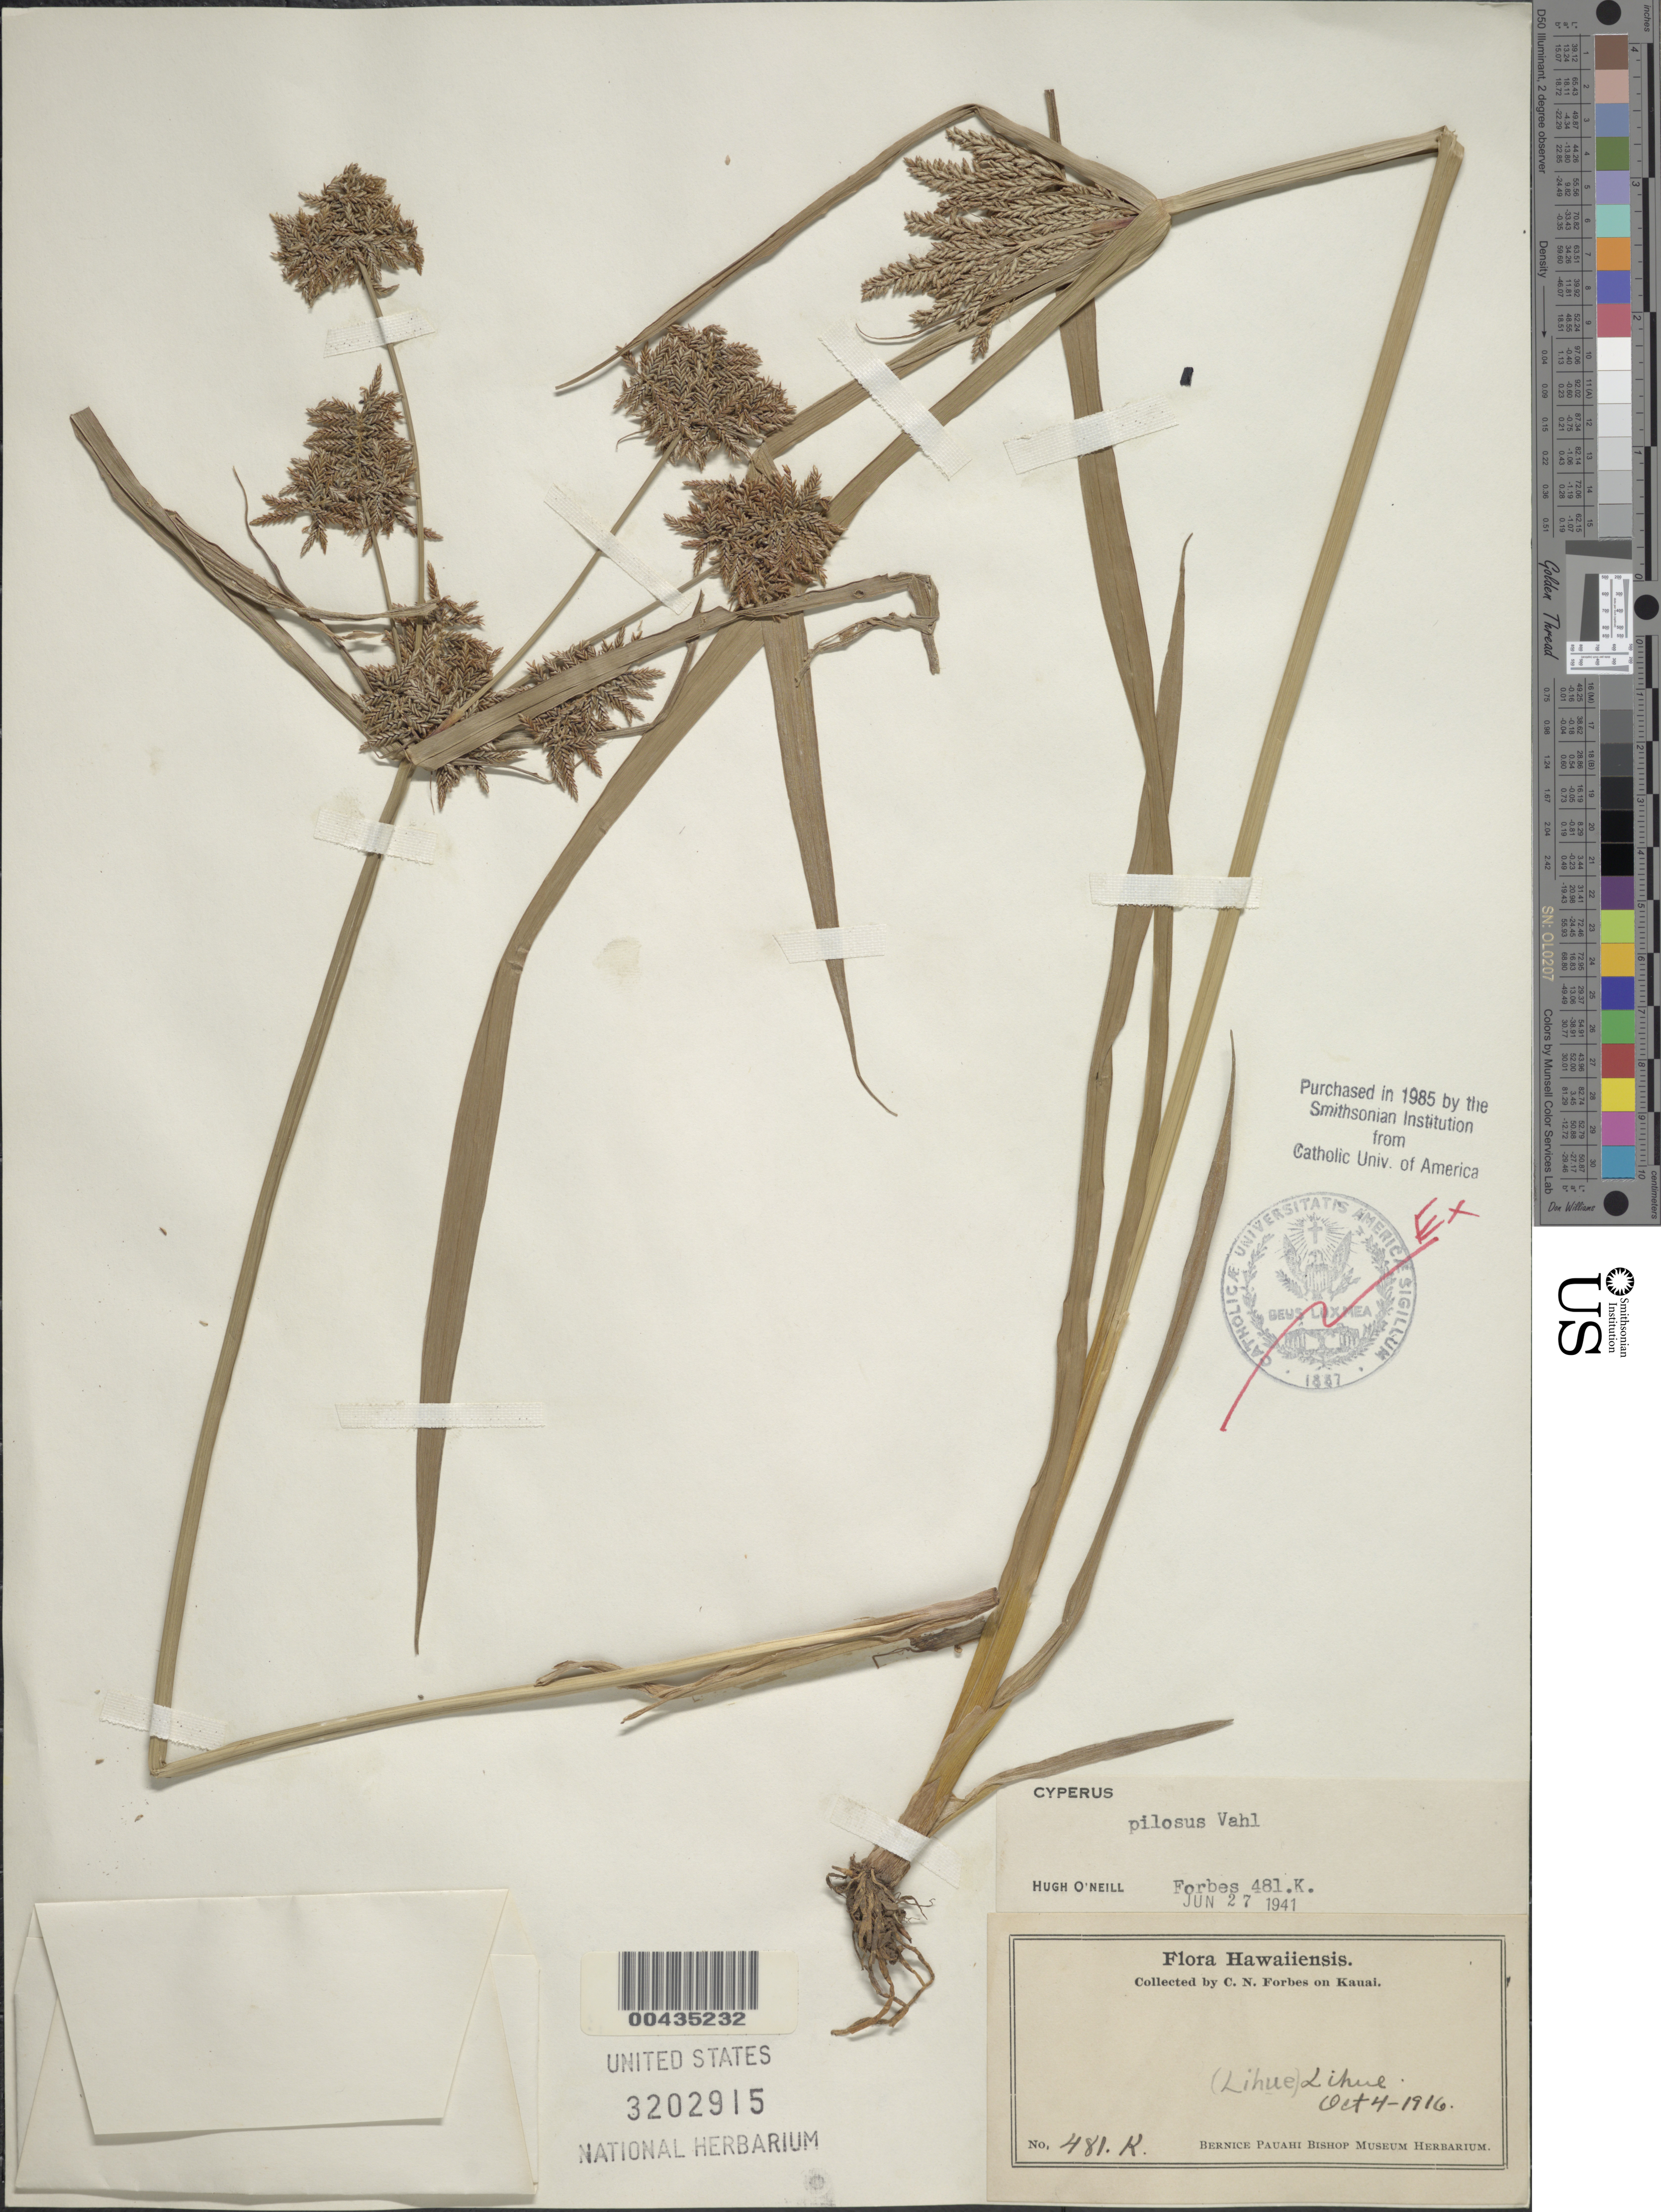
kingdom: Plantae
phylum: Tracheophyta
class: Liliopsida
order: Poales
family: Cyperaceae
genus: Cyperus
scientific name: Cyperus pilosus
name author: Vahl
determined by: O'Neill, Hugh T.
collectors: C. N. Forbes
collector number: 481.K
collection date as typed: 4 Oct 1916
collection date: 1916-10-04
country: United States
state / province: Hawaii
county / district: Kauai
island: Kaua'i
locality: Lihue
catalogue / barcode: US 3202915